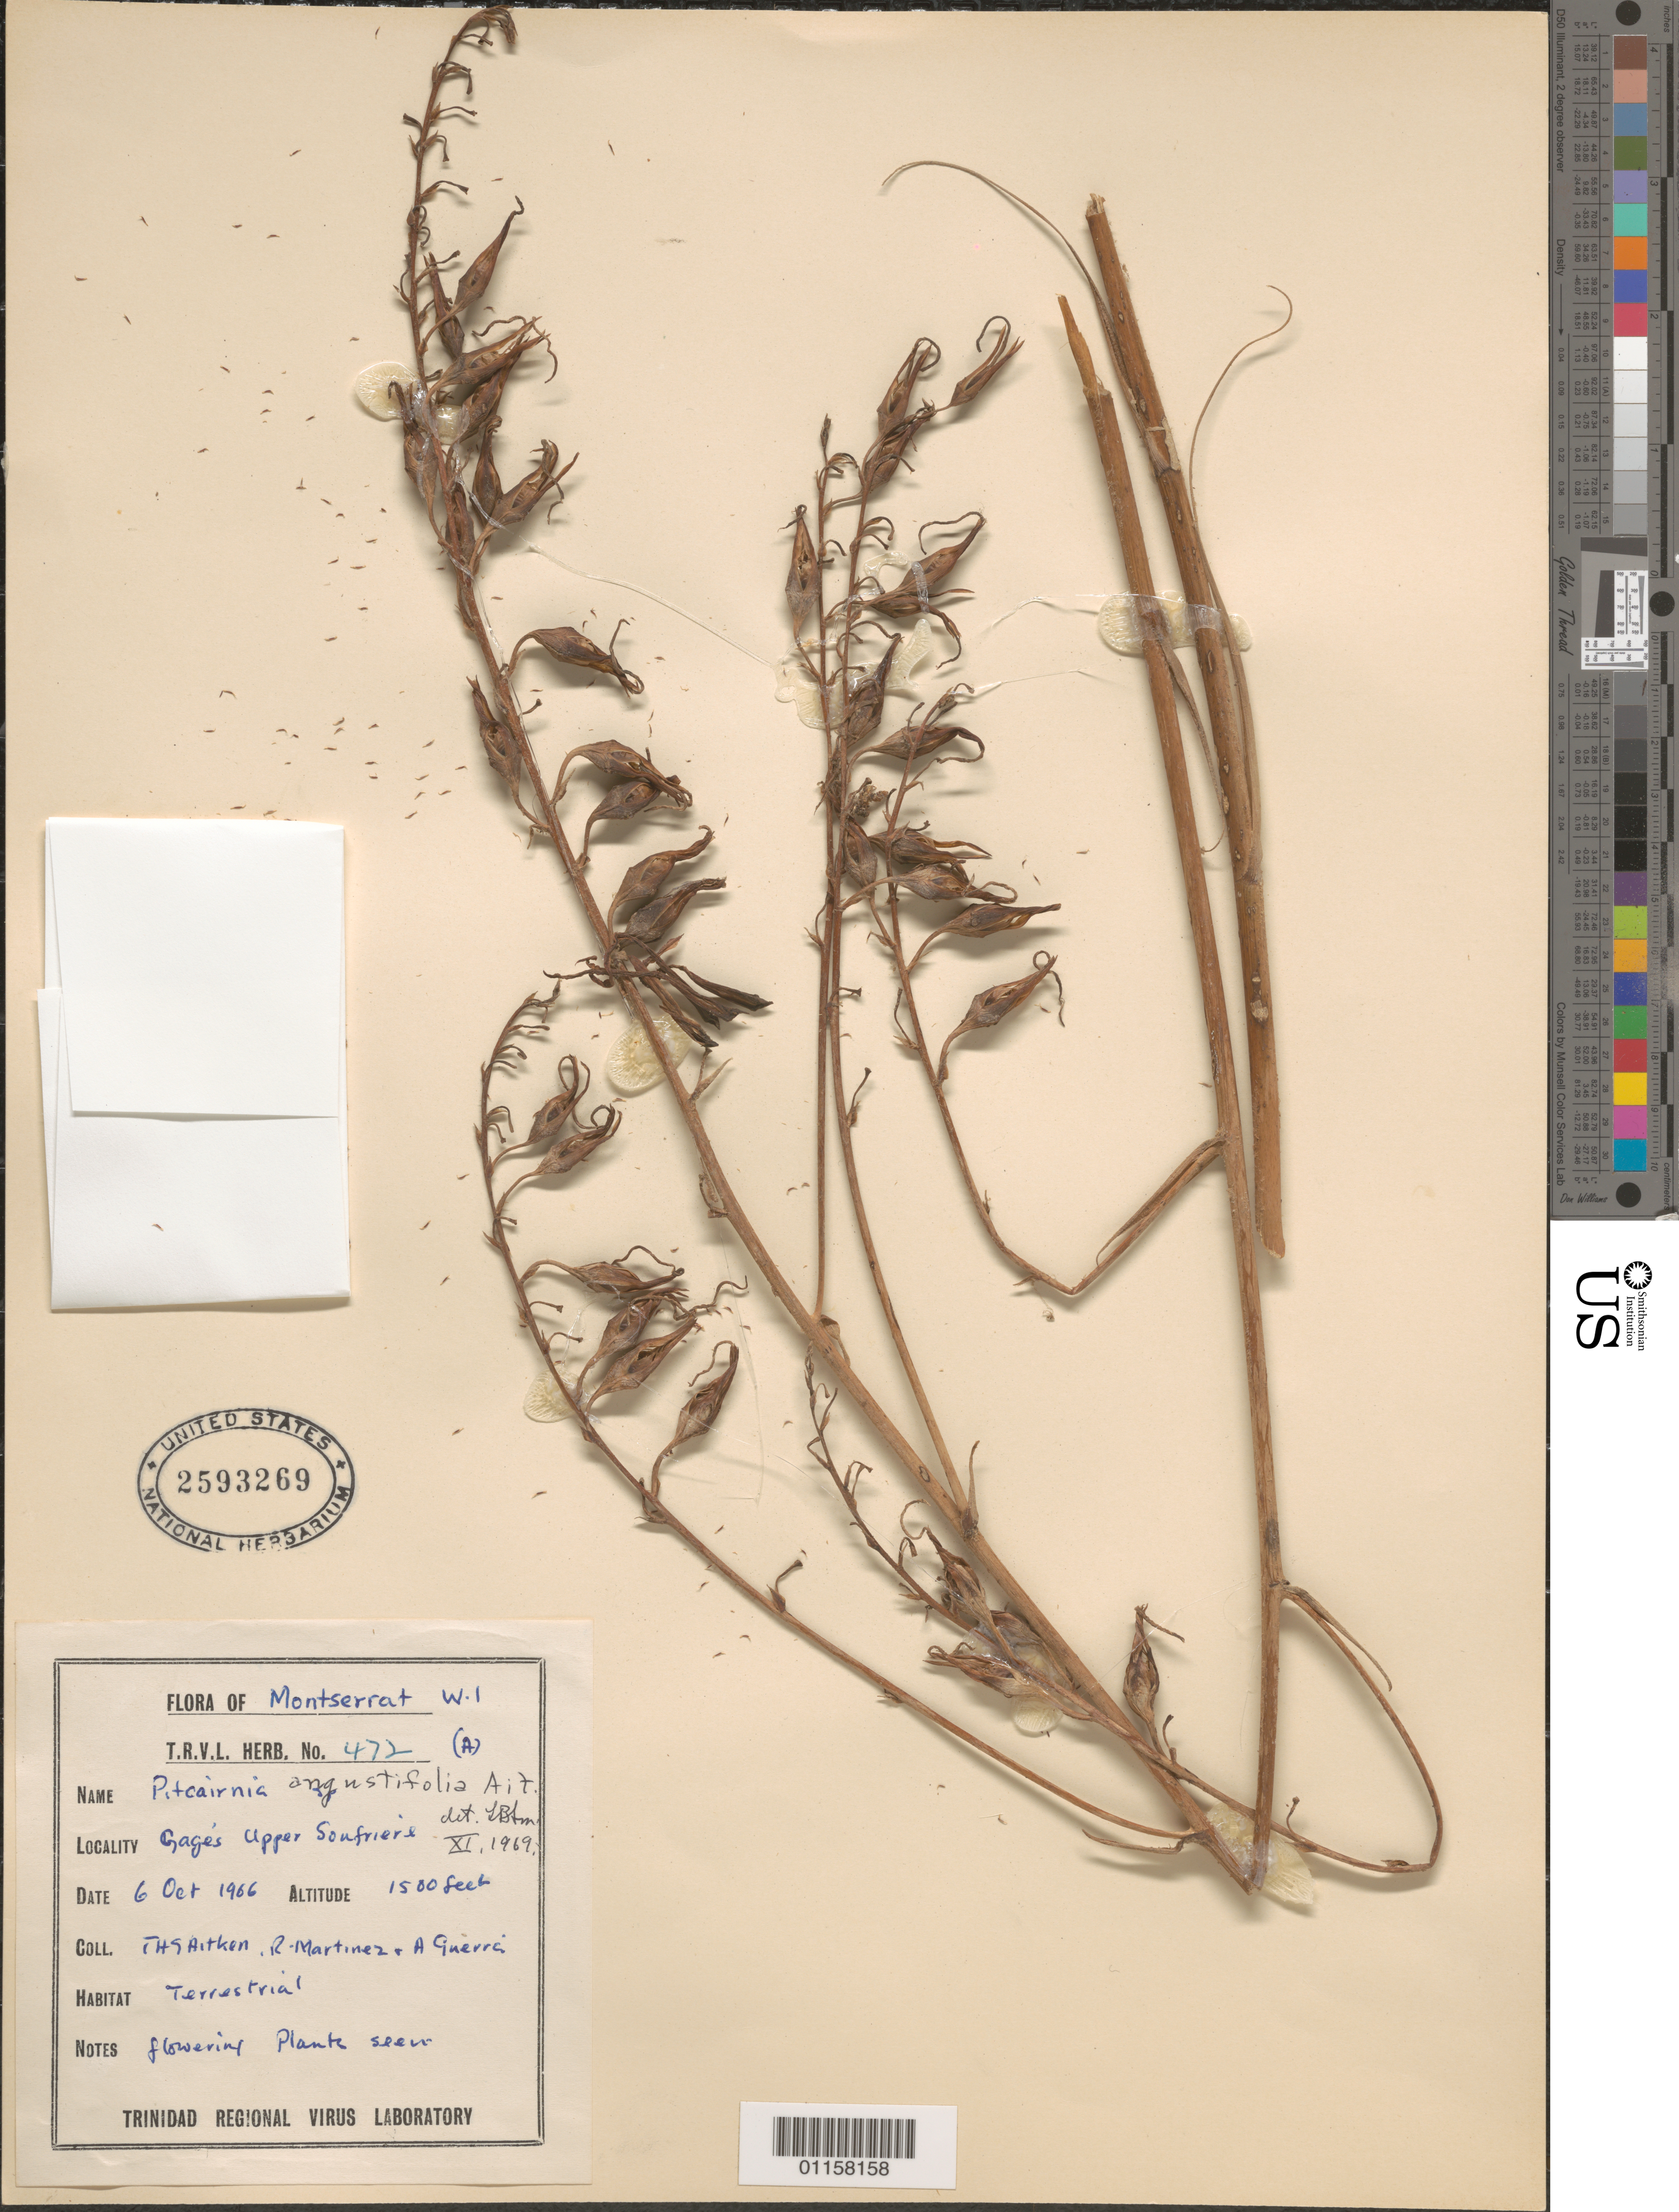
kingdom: Plantae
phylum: Tracheophyta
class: Liliopsida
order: Poales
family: Bromeliaceae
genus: Pitcairnia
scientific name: Pitcairnia angustifolia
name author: Sol. ex Aiton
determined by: Smith, Lyman B., (US), NMNH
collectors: T. Aitken, R. Martinez & A. Guerra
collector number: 472 (A)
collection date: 1966-10-06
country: Montserrat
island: Montserrat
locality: Gage's upper Soufriere.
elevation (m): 457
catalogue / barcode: US 2593269